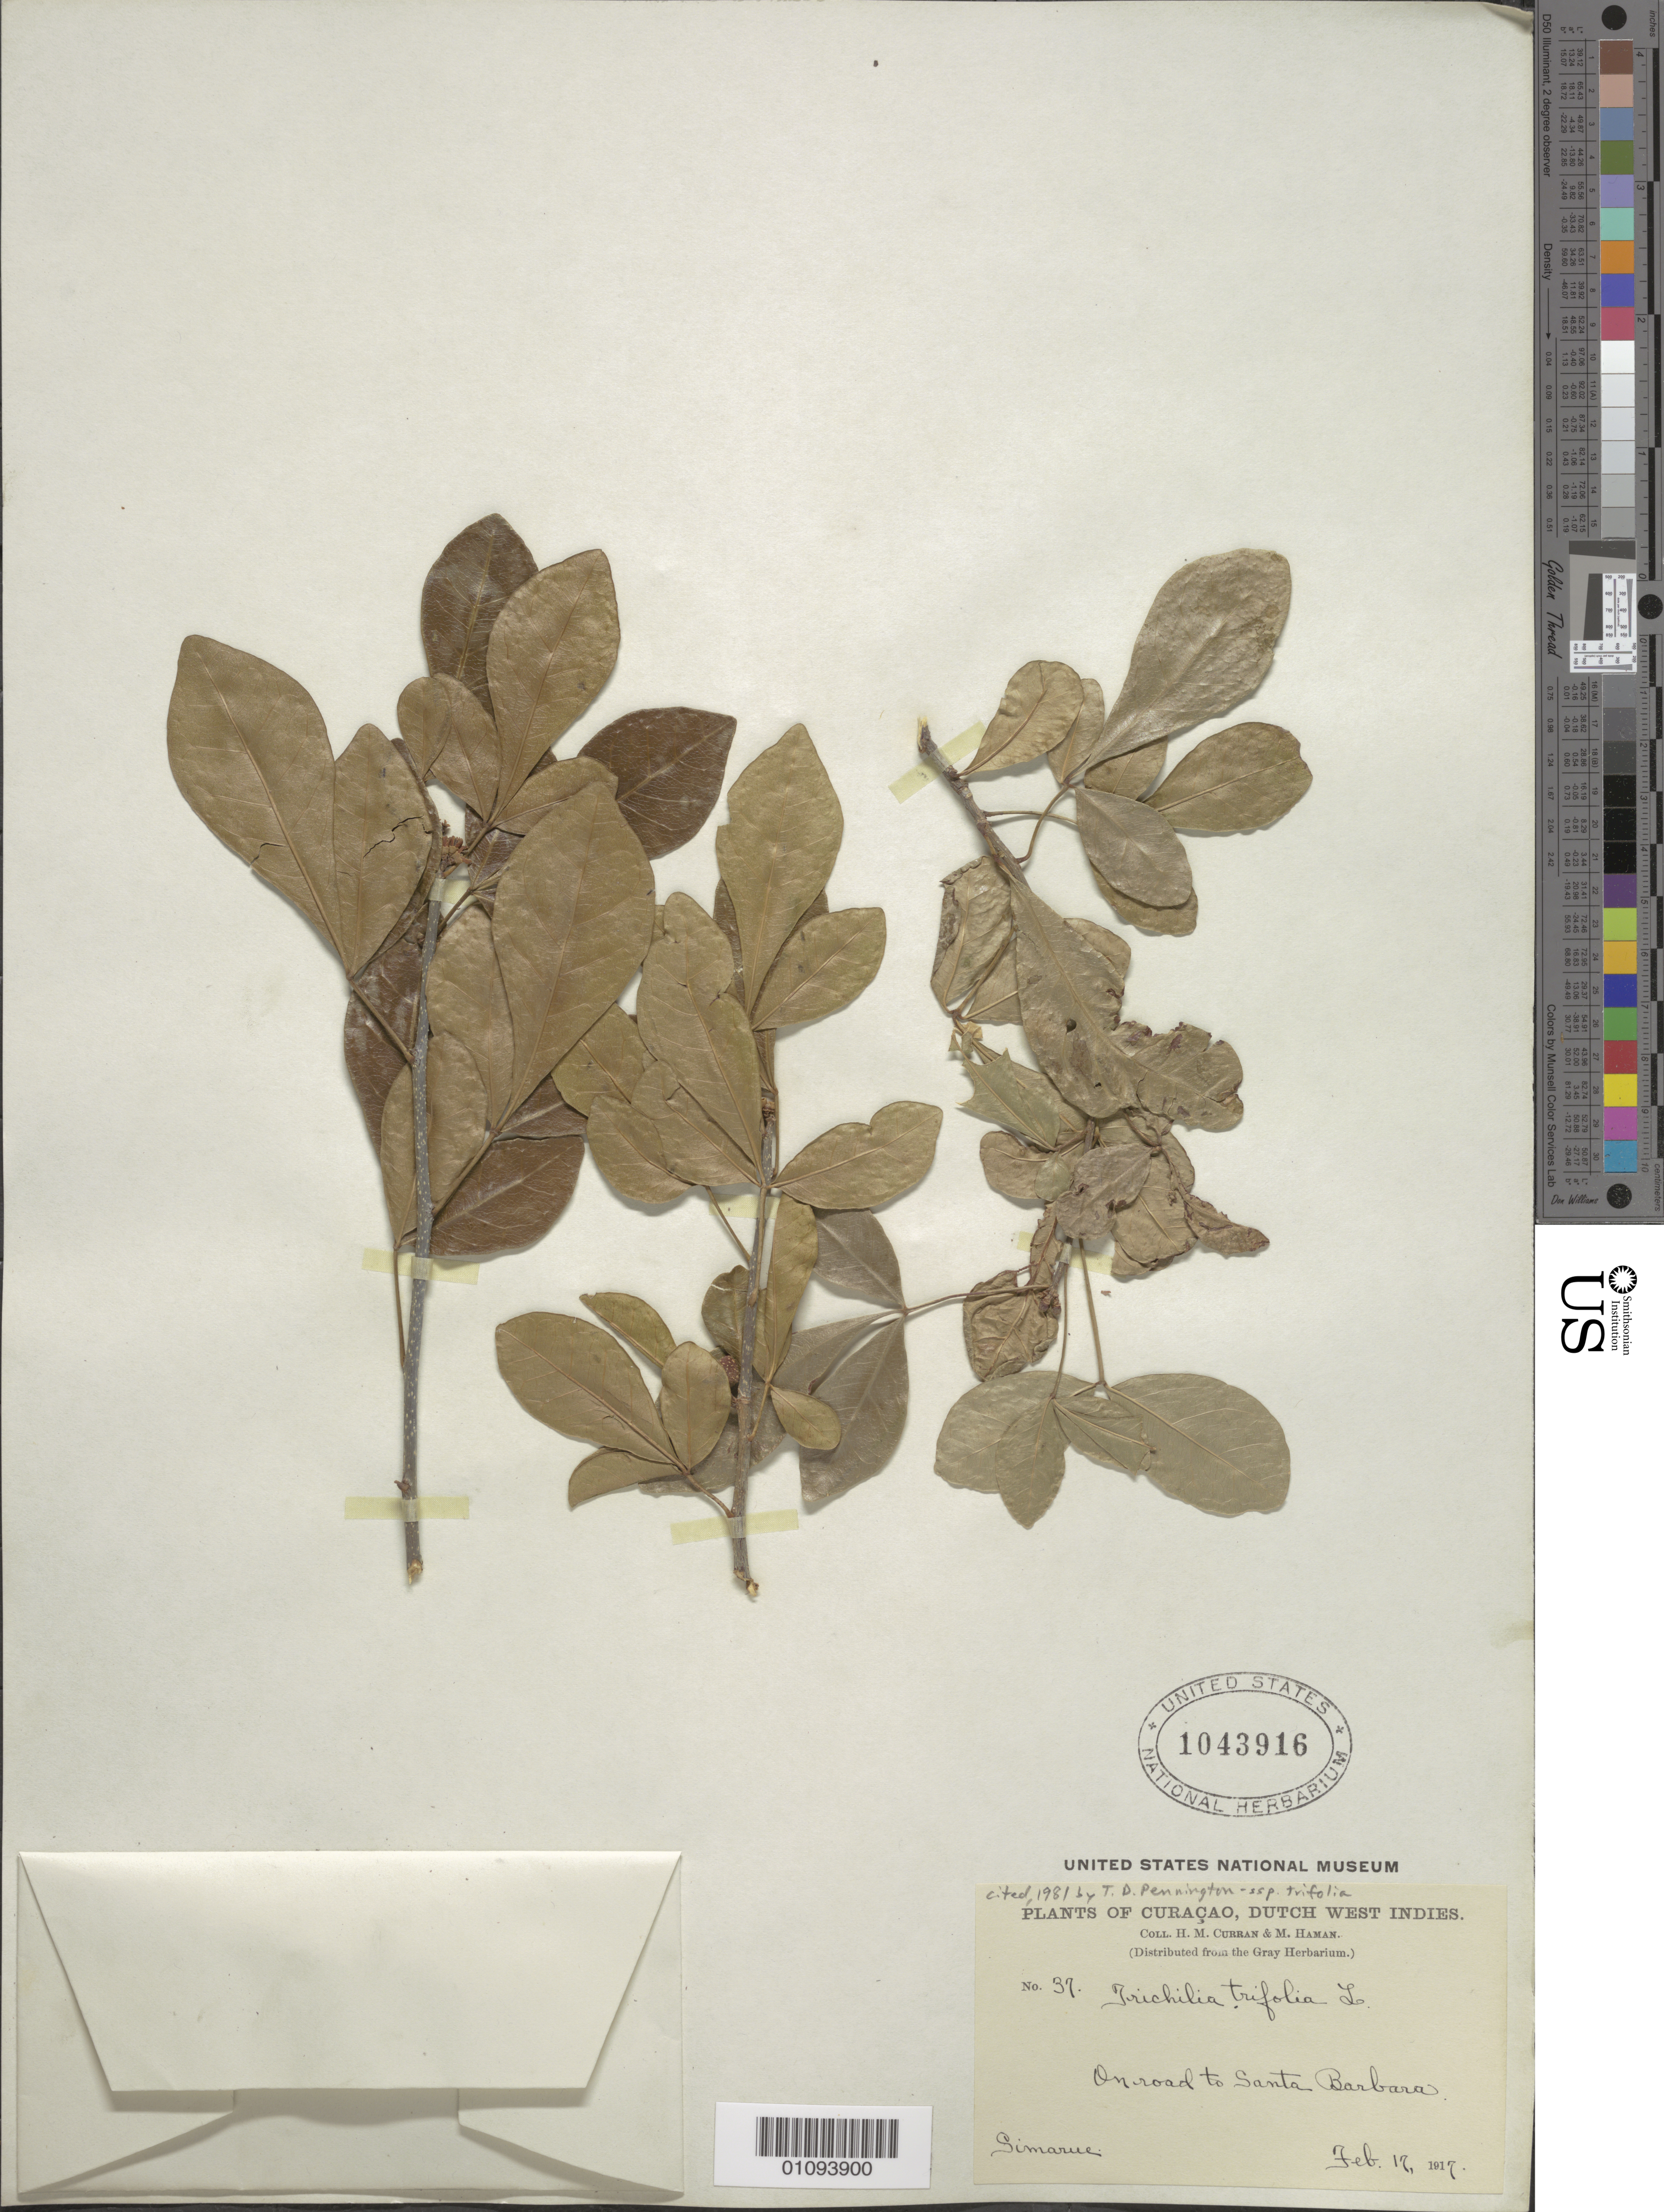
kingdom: Plantae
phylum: Tracheophyta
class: Magnoliopsida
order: Sapindales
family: Meliaceae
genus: Trichilia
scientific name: Trichilia trifolia subsp. trifolia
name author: L.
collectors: H. M. Curran & M. Haman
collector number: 37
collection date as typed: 17 Feb 1917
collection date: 1917-02-17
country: Curaçao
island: Curaçao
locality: On road to Santa Barbara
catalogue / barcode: US 1043916